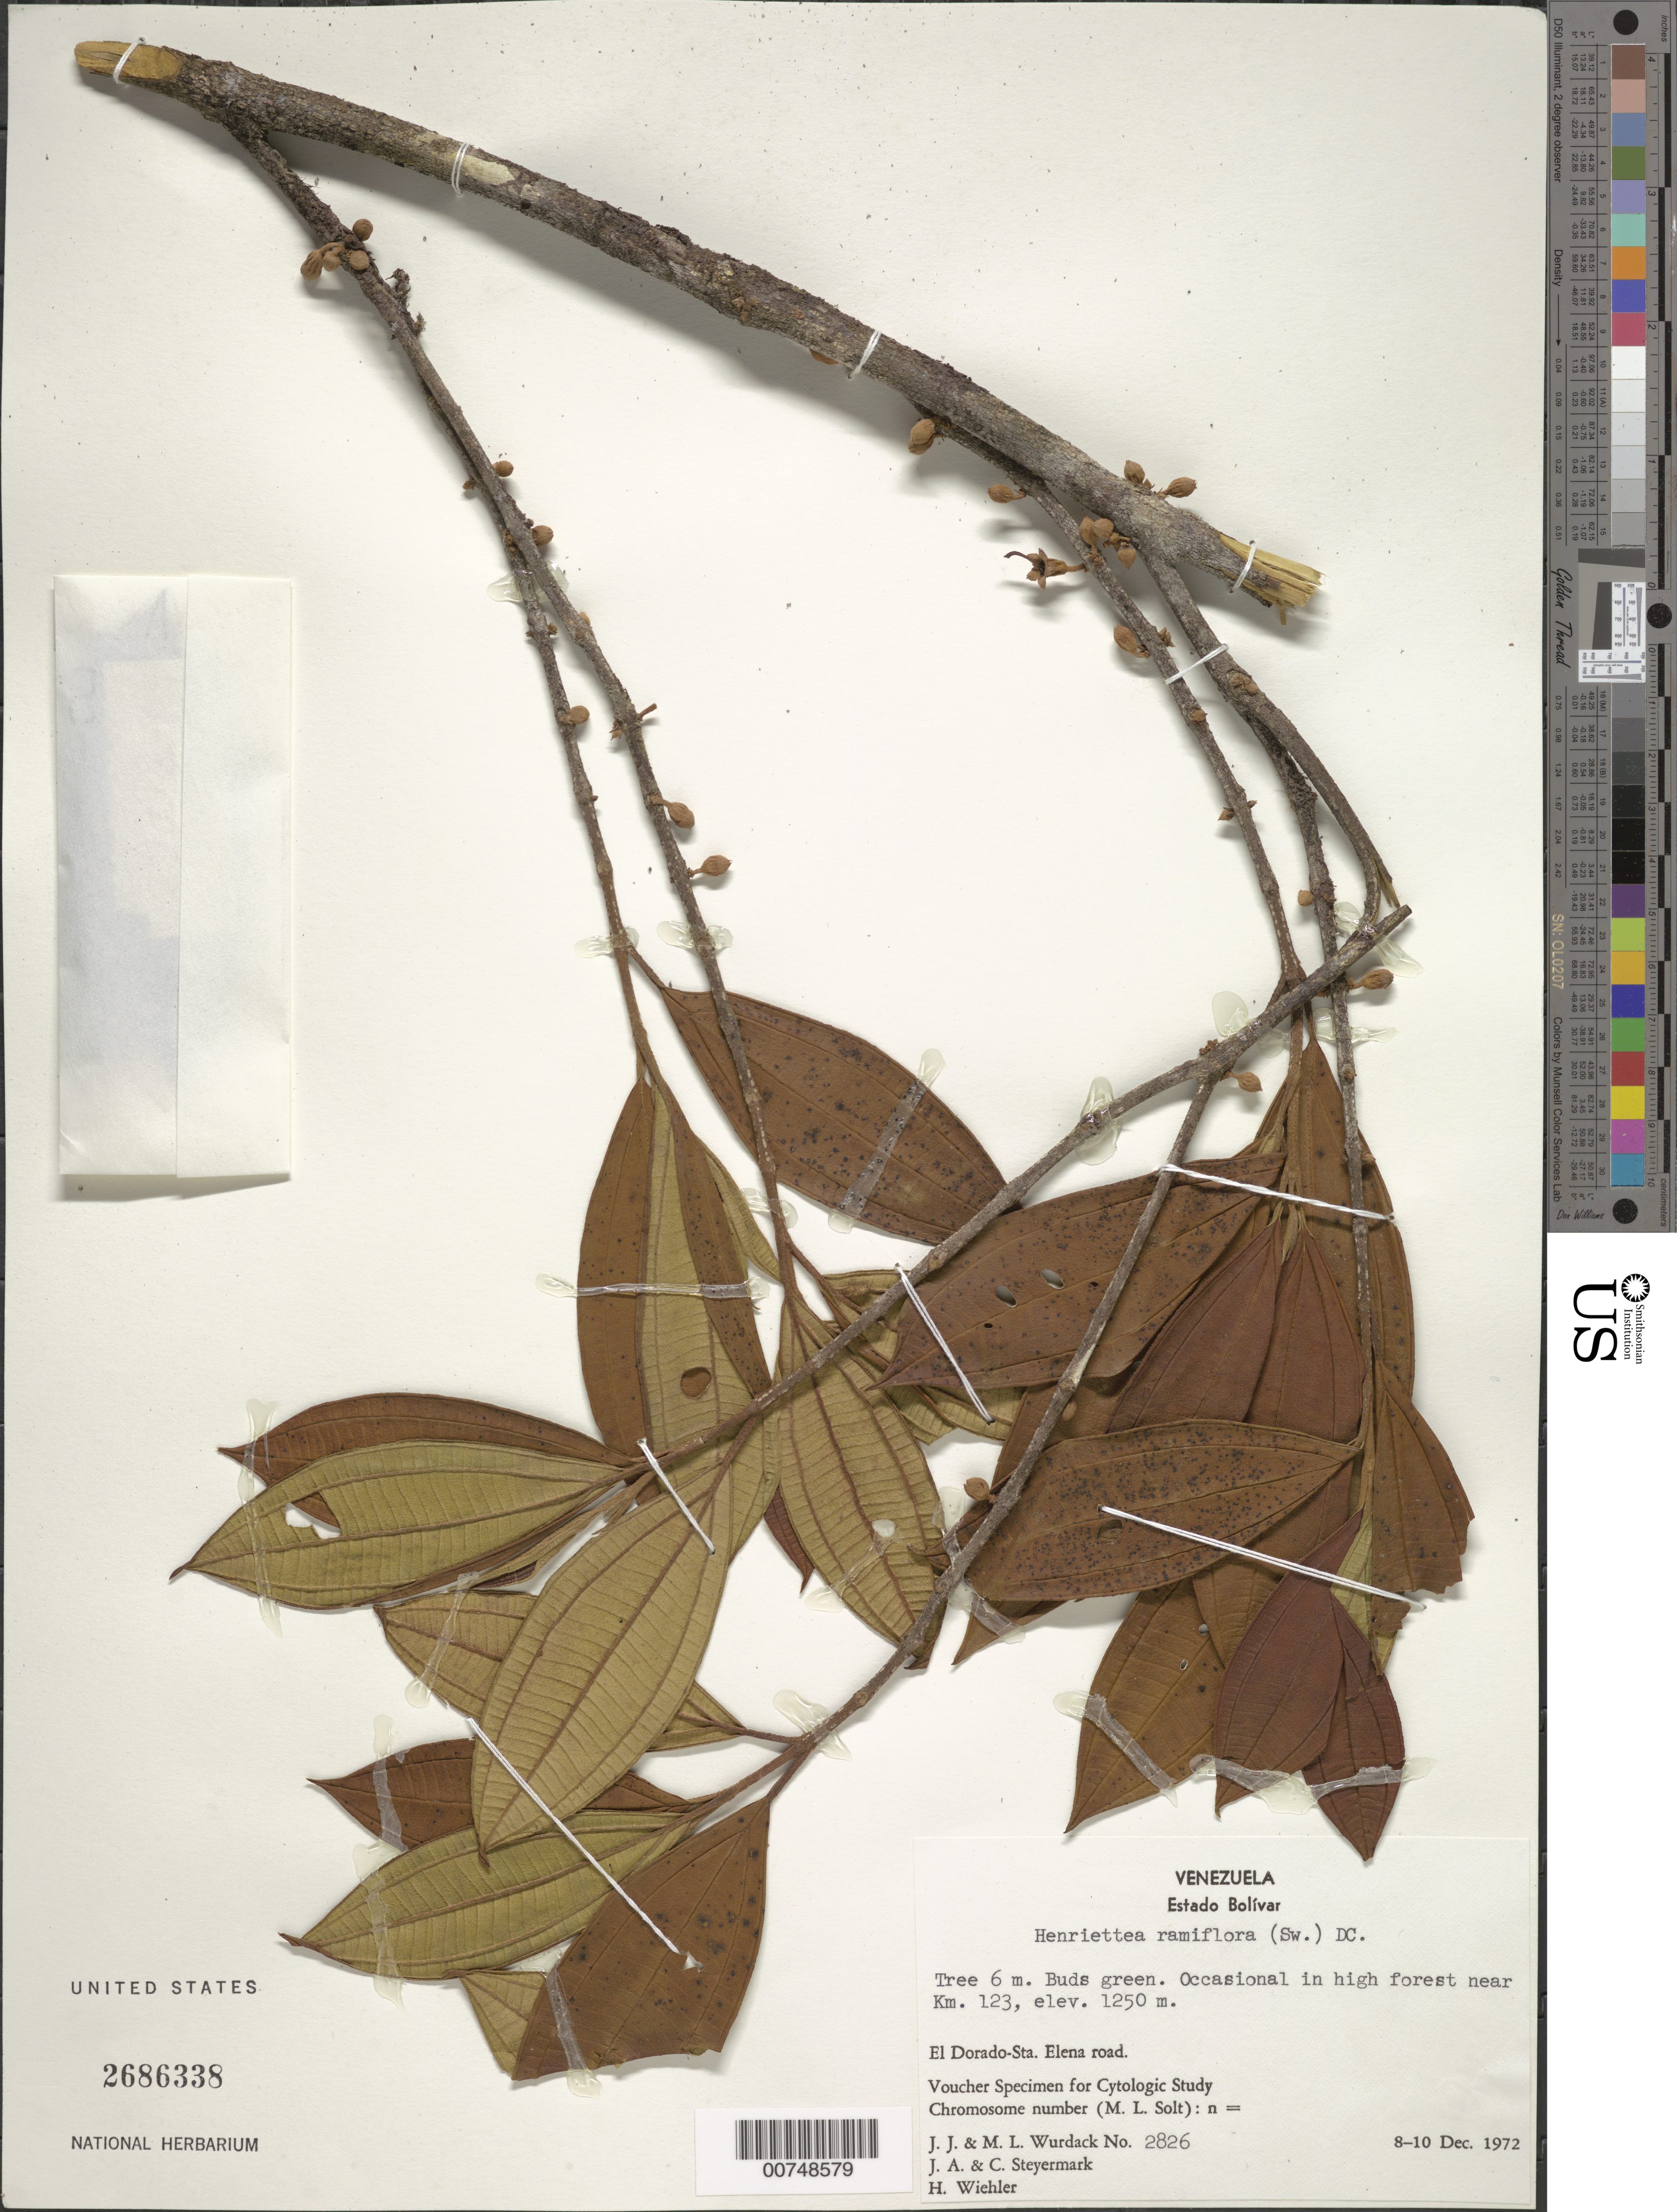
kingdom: Plantae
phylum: Tracheophyta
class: Magnoliopsida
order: Myrtales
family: Melastomataceae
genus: Henriettea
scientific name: Henriettea ramiflora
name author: (Sw.) DC.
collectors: J. J. Wurdack, M. L. Wurdack, J. Steyermark & C. Steyermark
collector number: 2826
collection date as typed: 8-Dec-72 to 10-Dec-72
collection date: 1972-12-08/1972-12-10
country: Venezuela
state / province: Bolívar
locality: El Dorado to Sta. Elena road, km 123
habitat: High forest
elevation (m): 1250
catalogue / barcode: US 2686338